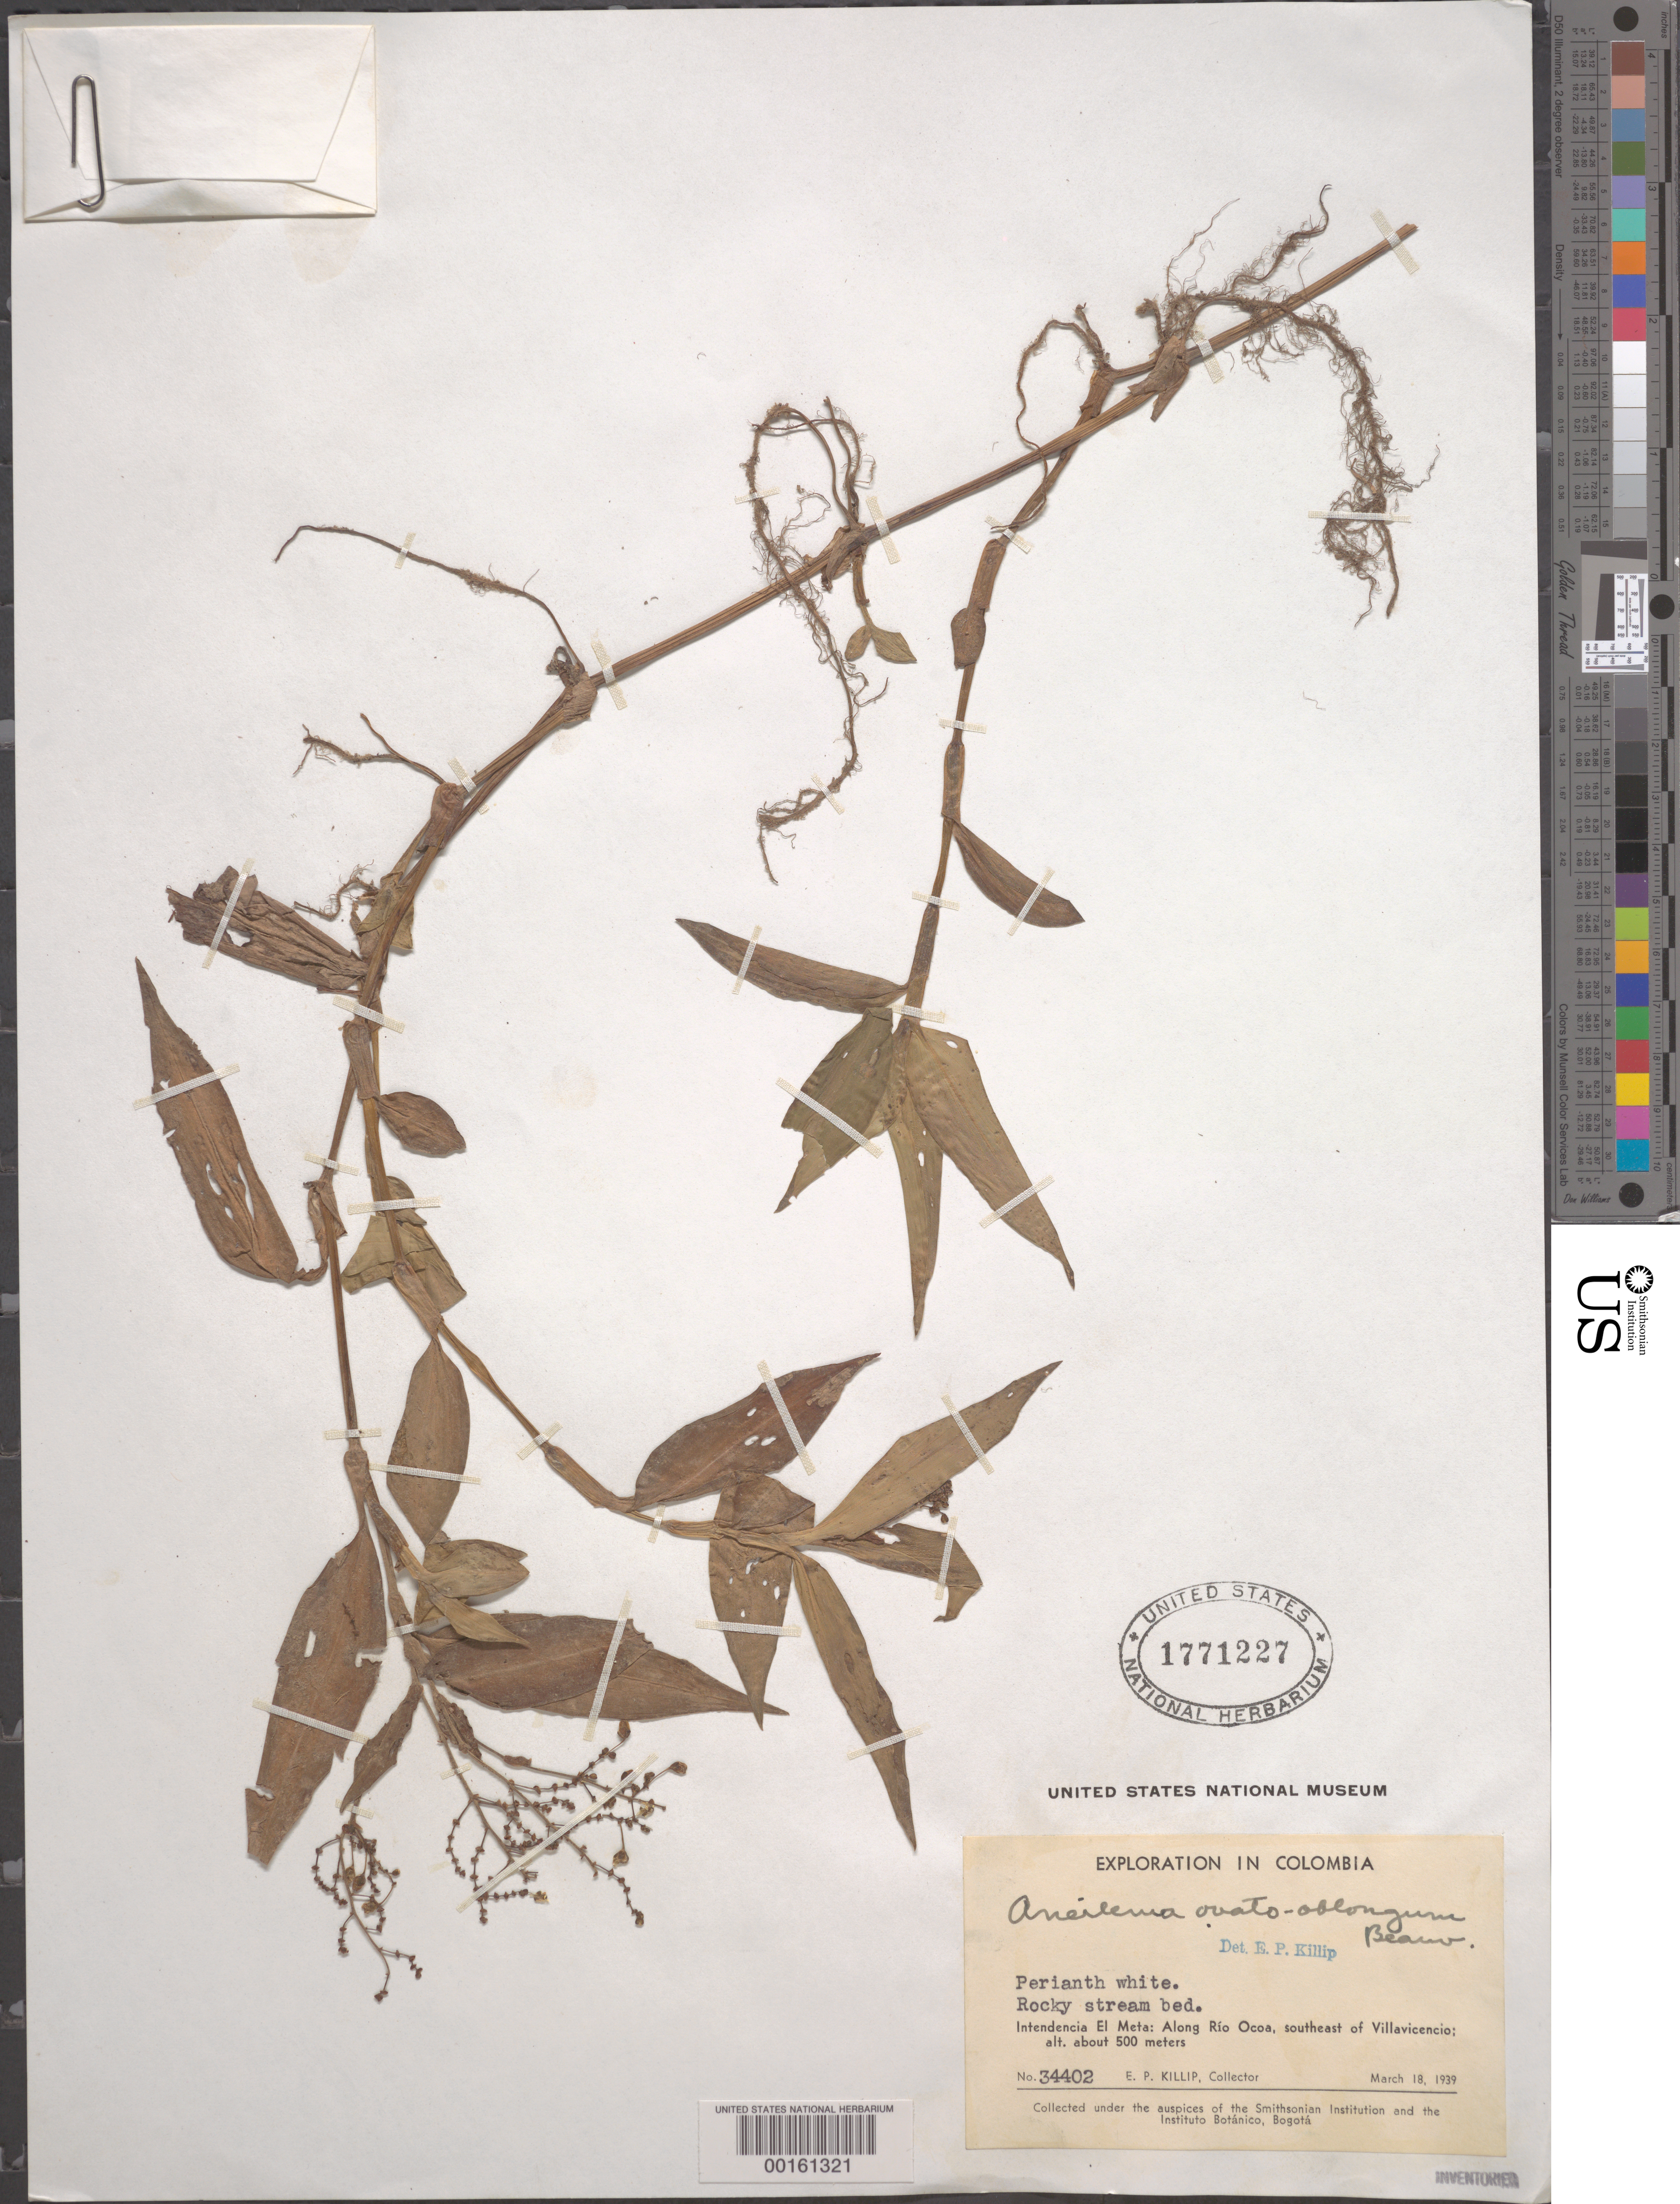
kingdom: Plantae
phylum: Tracheophyta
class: Liliopsida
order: Commelinales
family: Commelinaceae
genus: Aneilema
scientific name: Aneilema umbrosum subsp. ovato-oblongum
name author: (P. Beauv.) J.K. Morton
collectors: E. P. Killip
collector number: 34402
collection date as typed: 18 Mar 1939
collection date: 1939-03-18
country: Colombia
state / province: Meta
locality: Rio Ocoa, SE of Villa Vicencia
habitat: Rocky stream bed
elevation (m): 500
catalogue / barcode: US 1771227